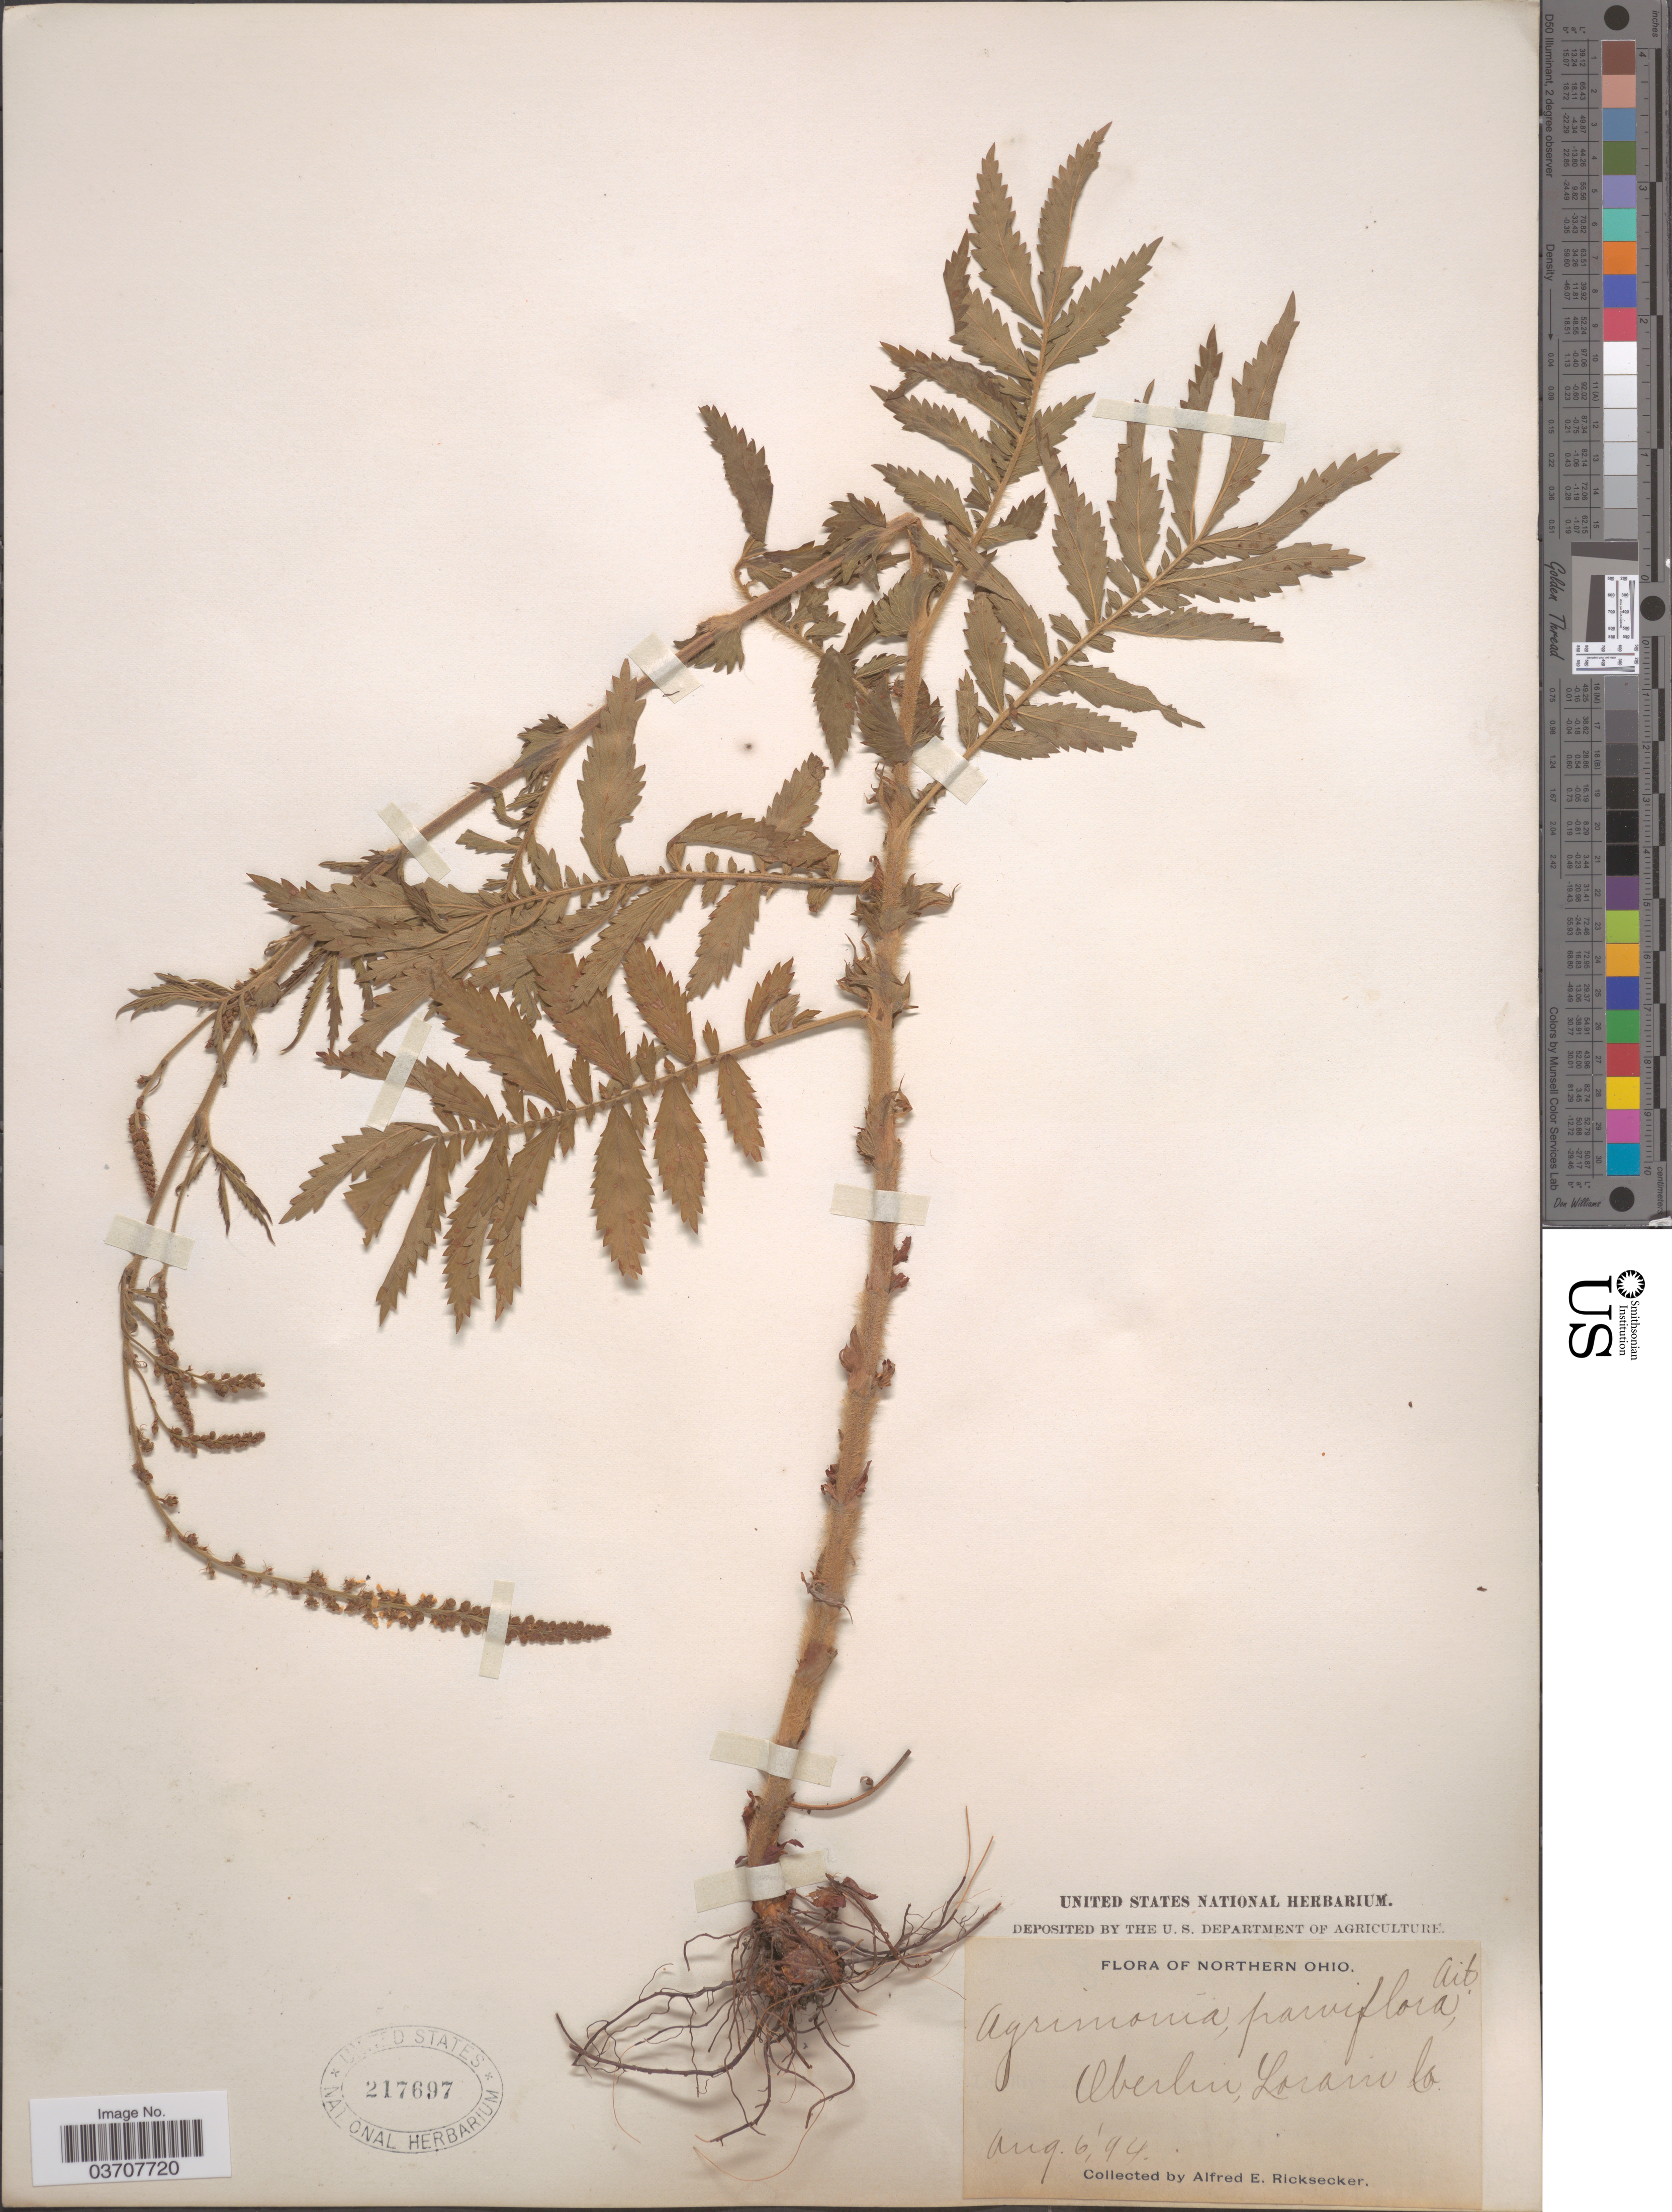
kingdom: Plantae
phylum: Tracheophyta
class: Magnoliopsida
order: Rosales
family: Rosaceae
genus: Agrimonia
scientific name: Agrimonia parviflora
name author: Aiton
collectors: A. E. Ricksecker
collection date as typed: Transcribed d/m/y: 6/8/94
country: United States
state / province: Ohio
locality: Northern Ohio. Oberlin, Lorain Co.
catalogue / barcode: US 217697